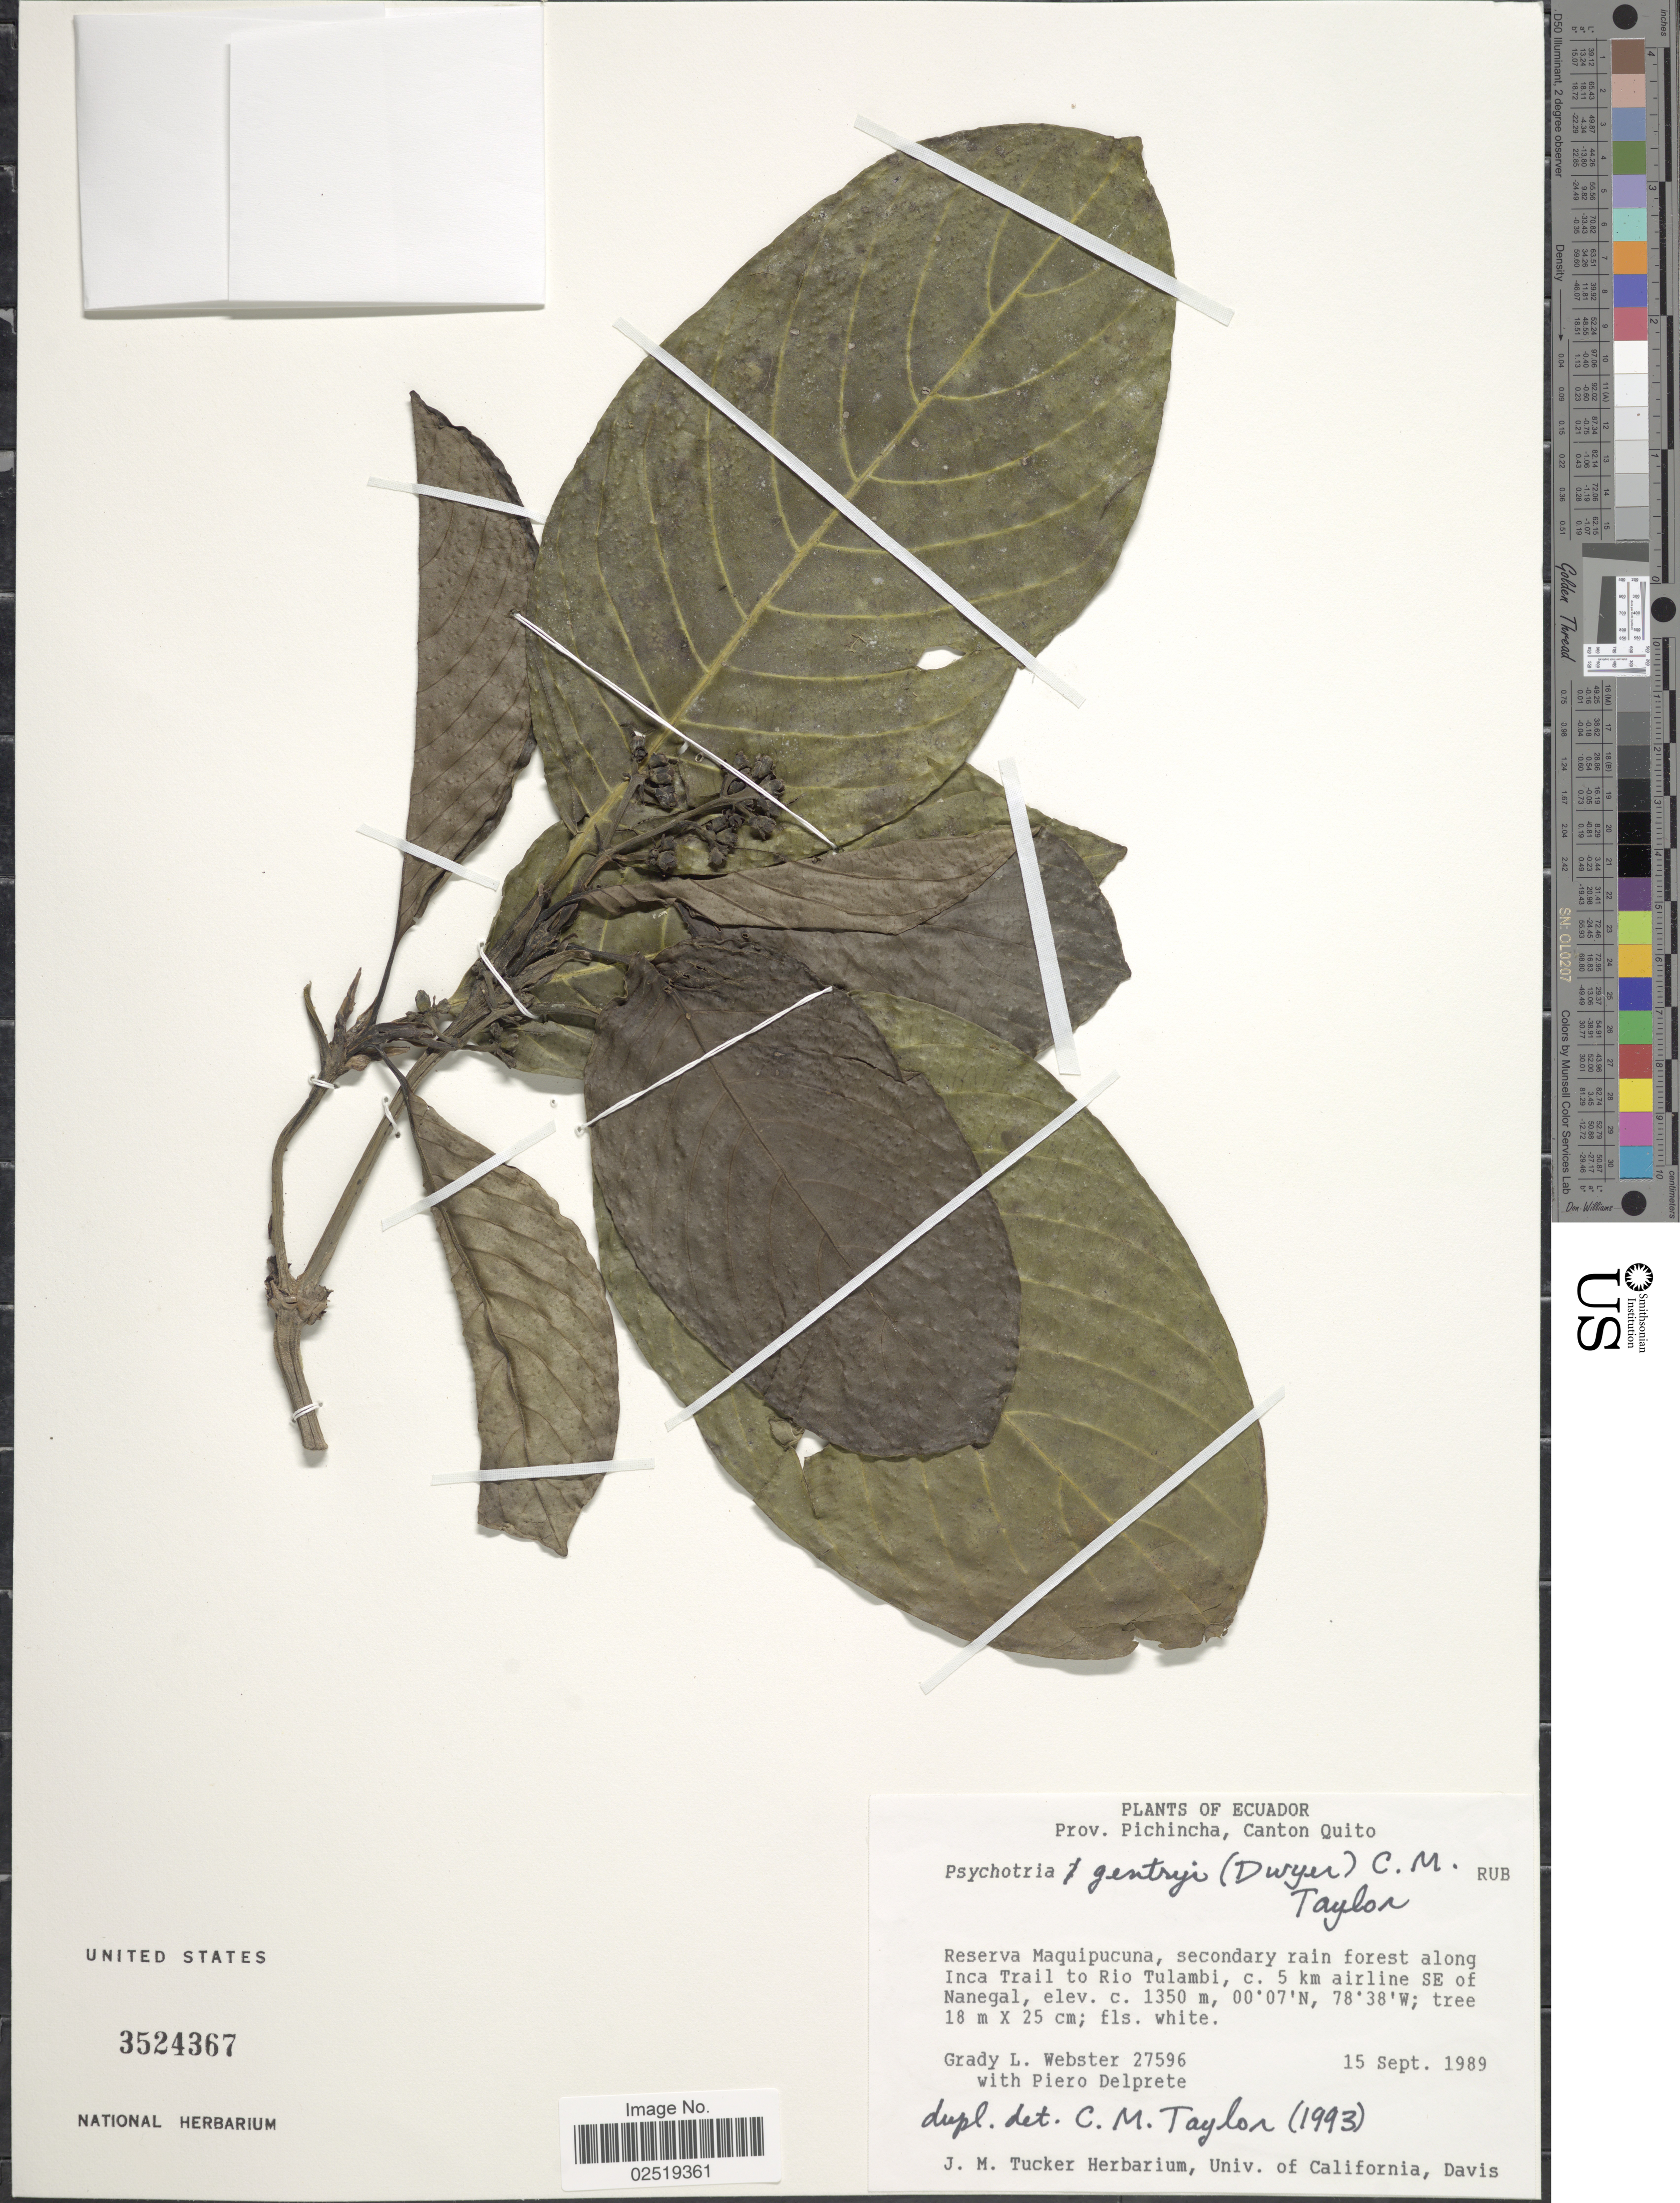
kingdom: Plantae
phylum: Tracheophyta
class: Magnoliopsida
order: Gentianales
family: Rubiaceae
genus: Psychotria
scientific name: Psychotria gentryi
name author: (Dwyer) C.M. Taylor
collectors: G. L. Webster & P. G. Delprete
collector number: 27596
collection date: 1989-09-15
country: Ecuador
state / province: Pichincha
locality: Prov. Pichincha, Canton Quito. Reserva Maquipucuna, secondary rain forest along Inca Trail to Rio Tulambi, c. 5 km airline SE of Nanegal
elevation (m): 1350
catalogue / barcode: US 3524367